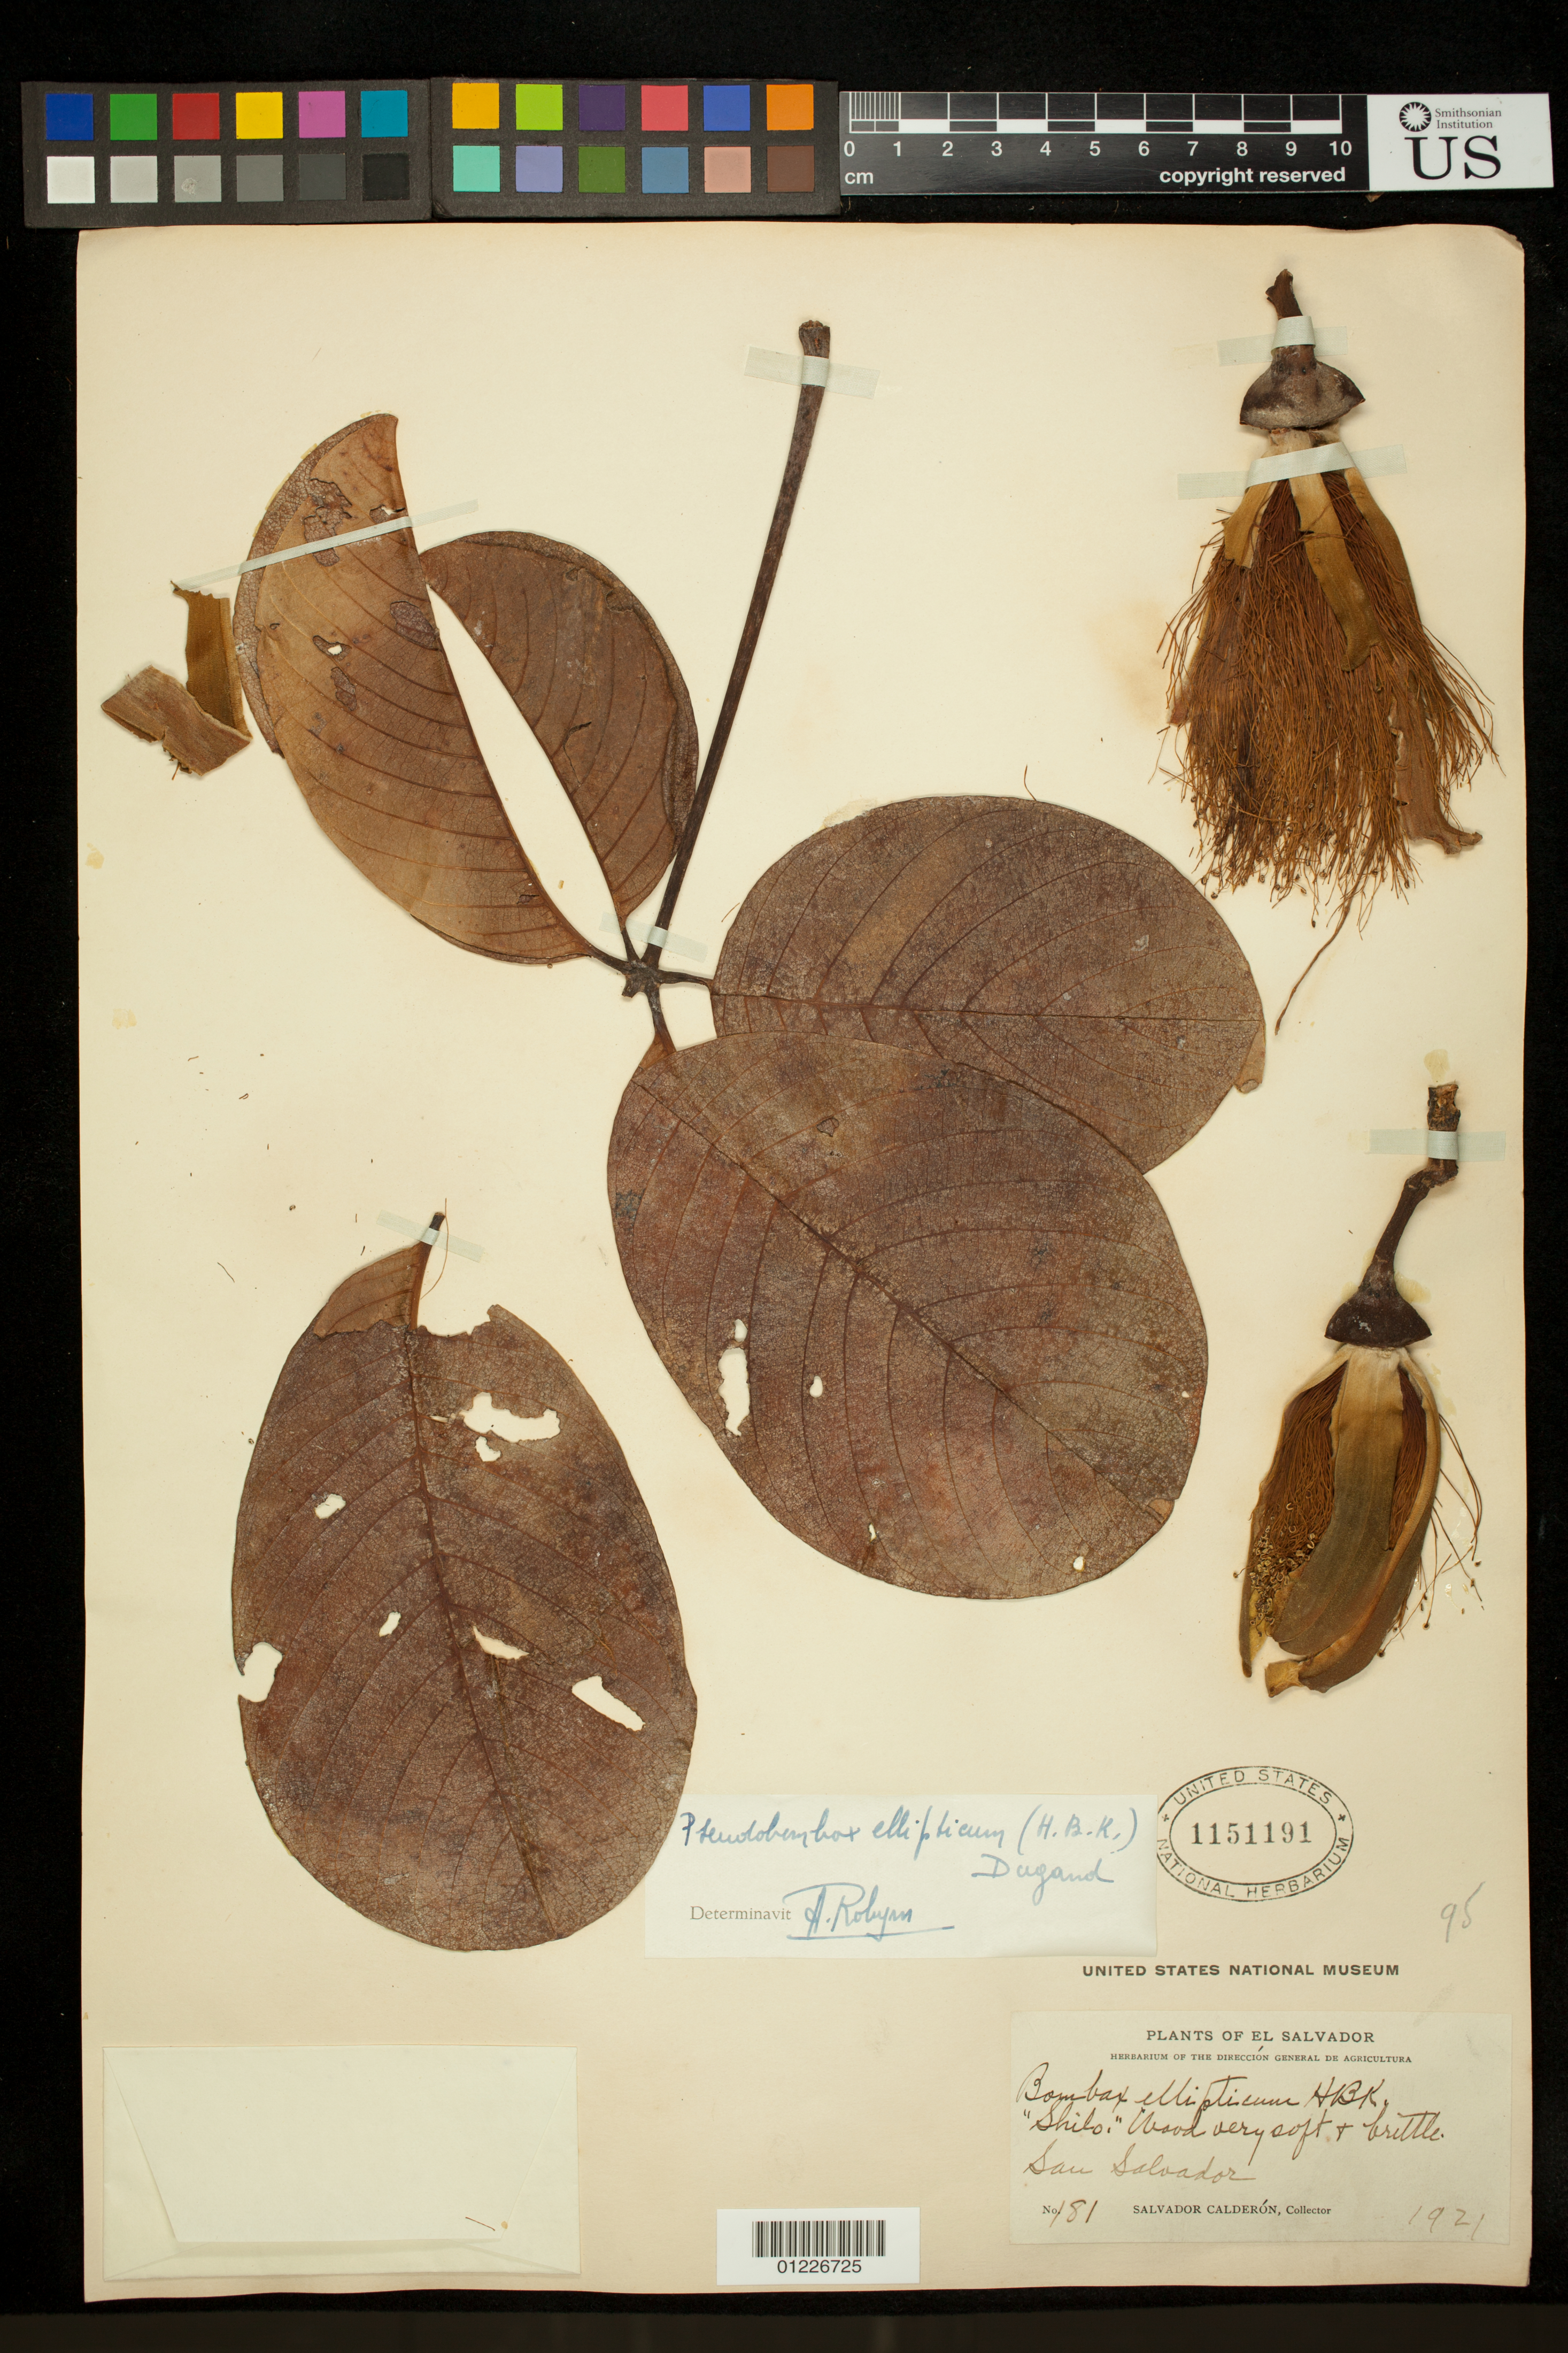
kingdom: Plantae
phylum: Tracheophyta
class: Magnoliopsida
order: Malvales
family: Malvaceae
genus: Pseudobombax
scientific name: Pseudobombax ellipticum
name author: (Kunth) Dugand G.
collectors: S. Calderón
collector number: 181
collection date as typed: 1921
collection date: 1921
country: El Salvador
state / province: San Salvador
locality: San salvador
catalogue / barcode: US 1151191